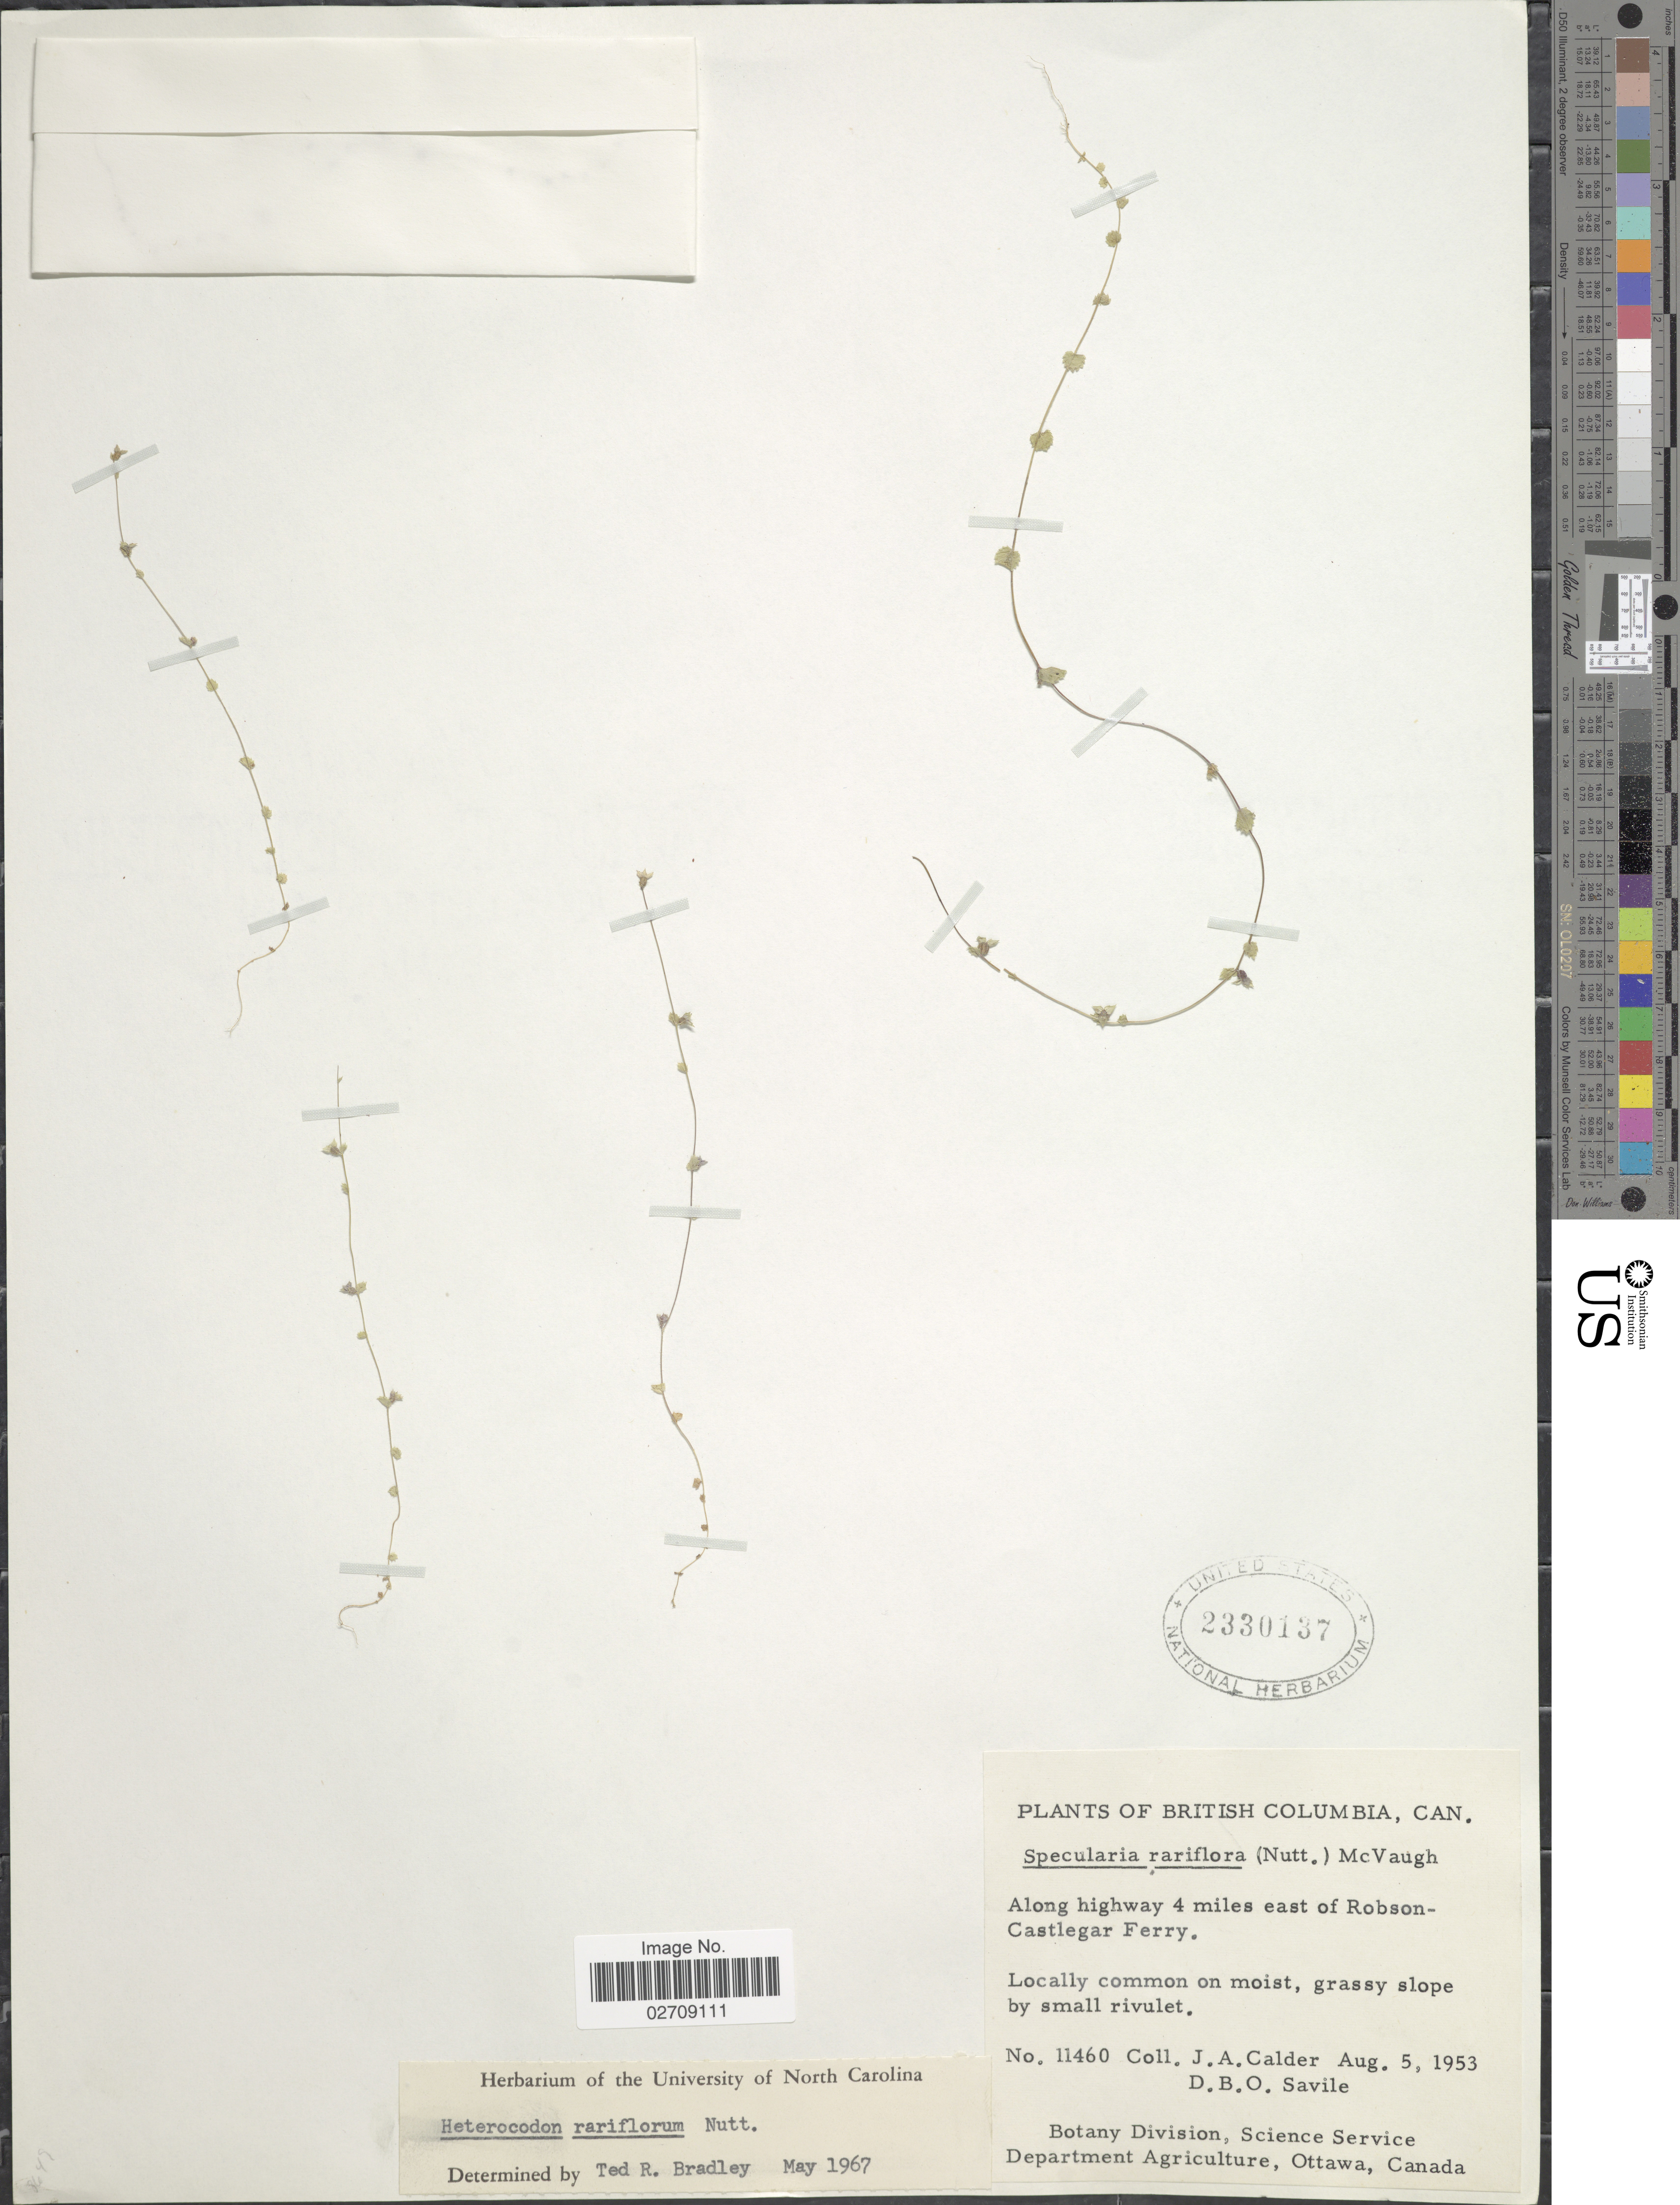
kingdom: Plantae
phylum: Tracheophyta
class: Magnoliopsida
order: Asterales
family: Campanulaceae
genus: Heterocodon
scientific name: Heterocodon rariflorum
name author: Nutt.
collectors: J. A. Calder & D. Savile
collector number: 11460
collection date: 1953-08-05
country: Canada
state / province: British Columbia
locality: Along highway 4 miles east of Robson-Castlegar Ferry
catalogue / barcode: US 2330137